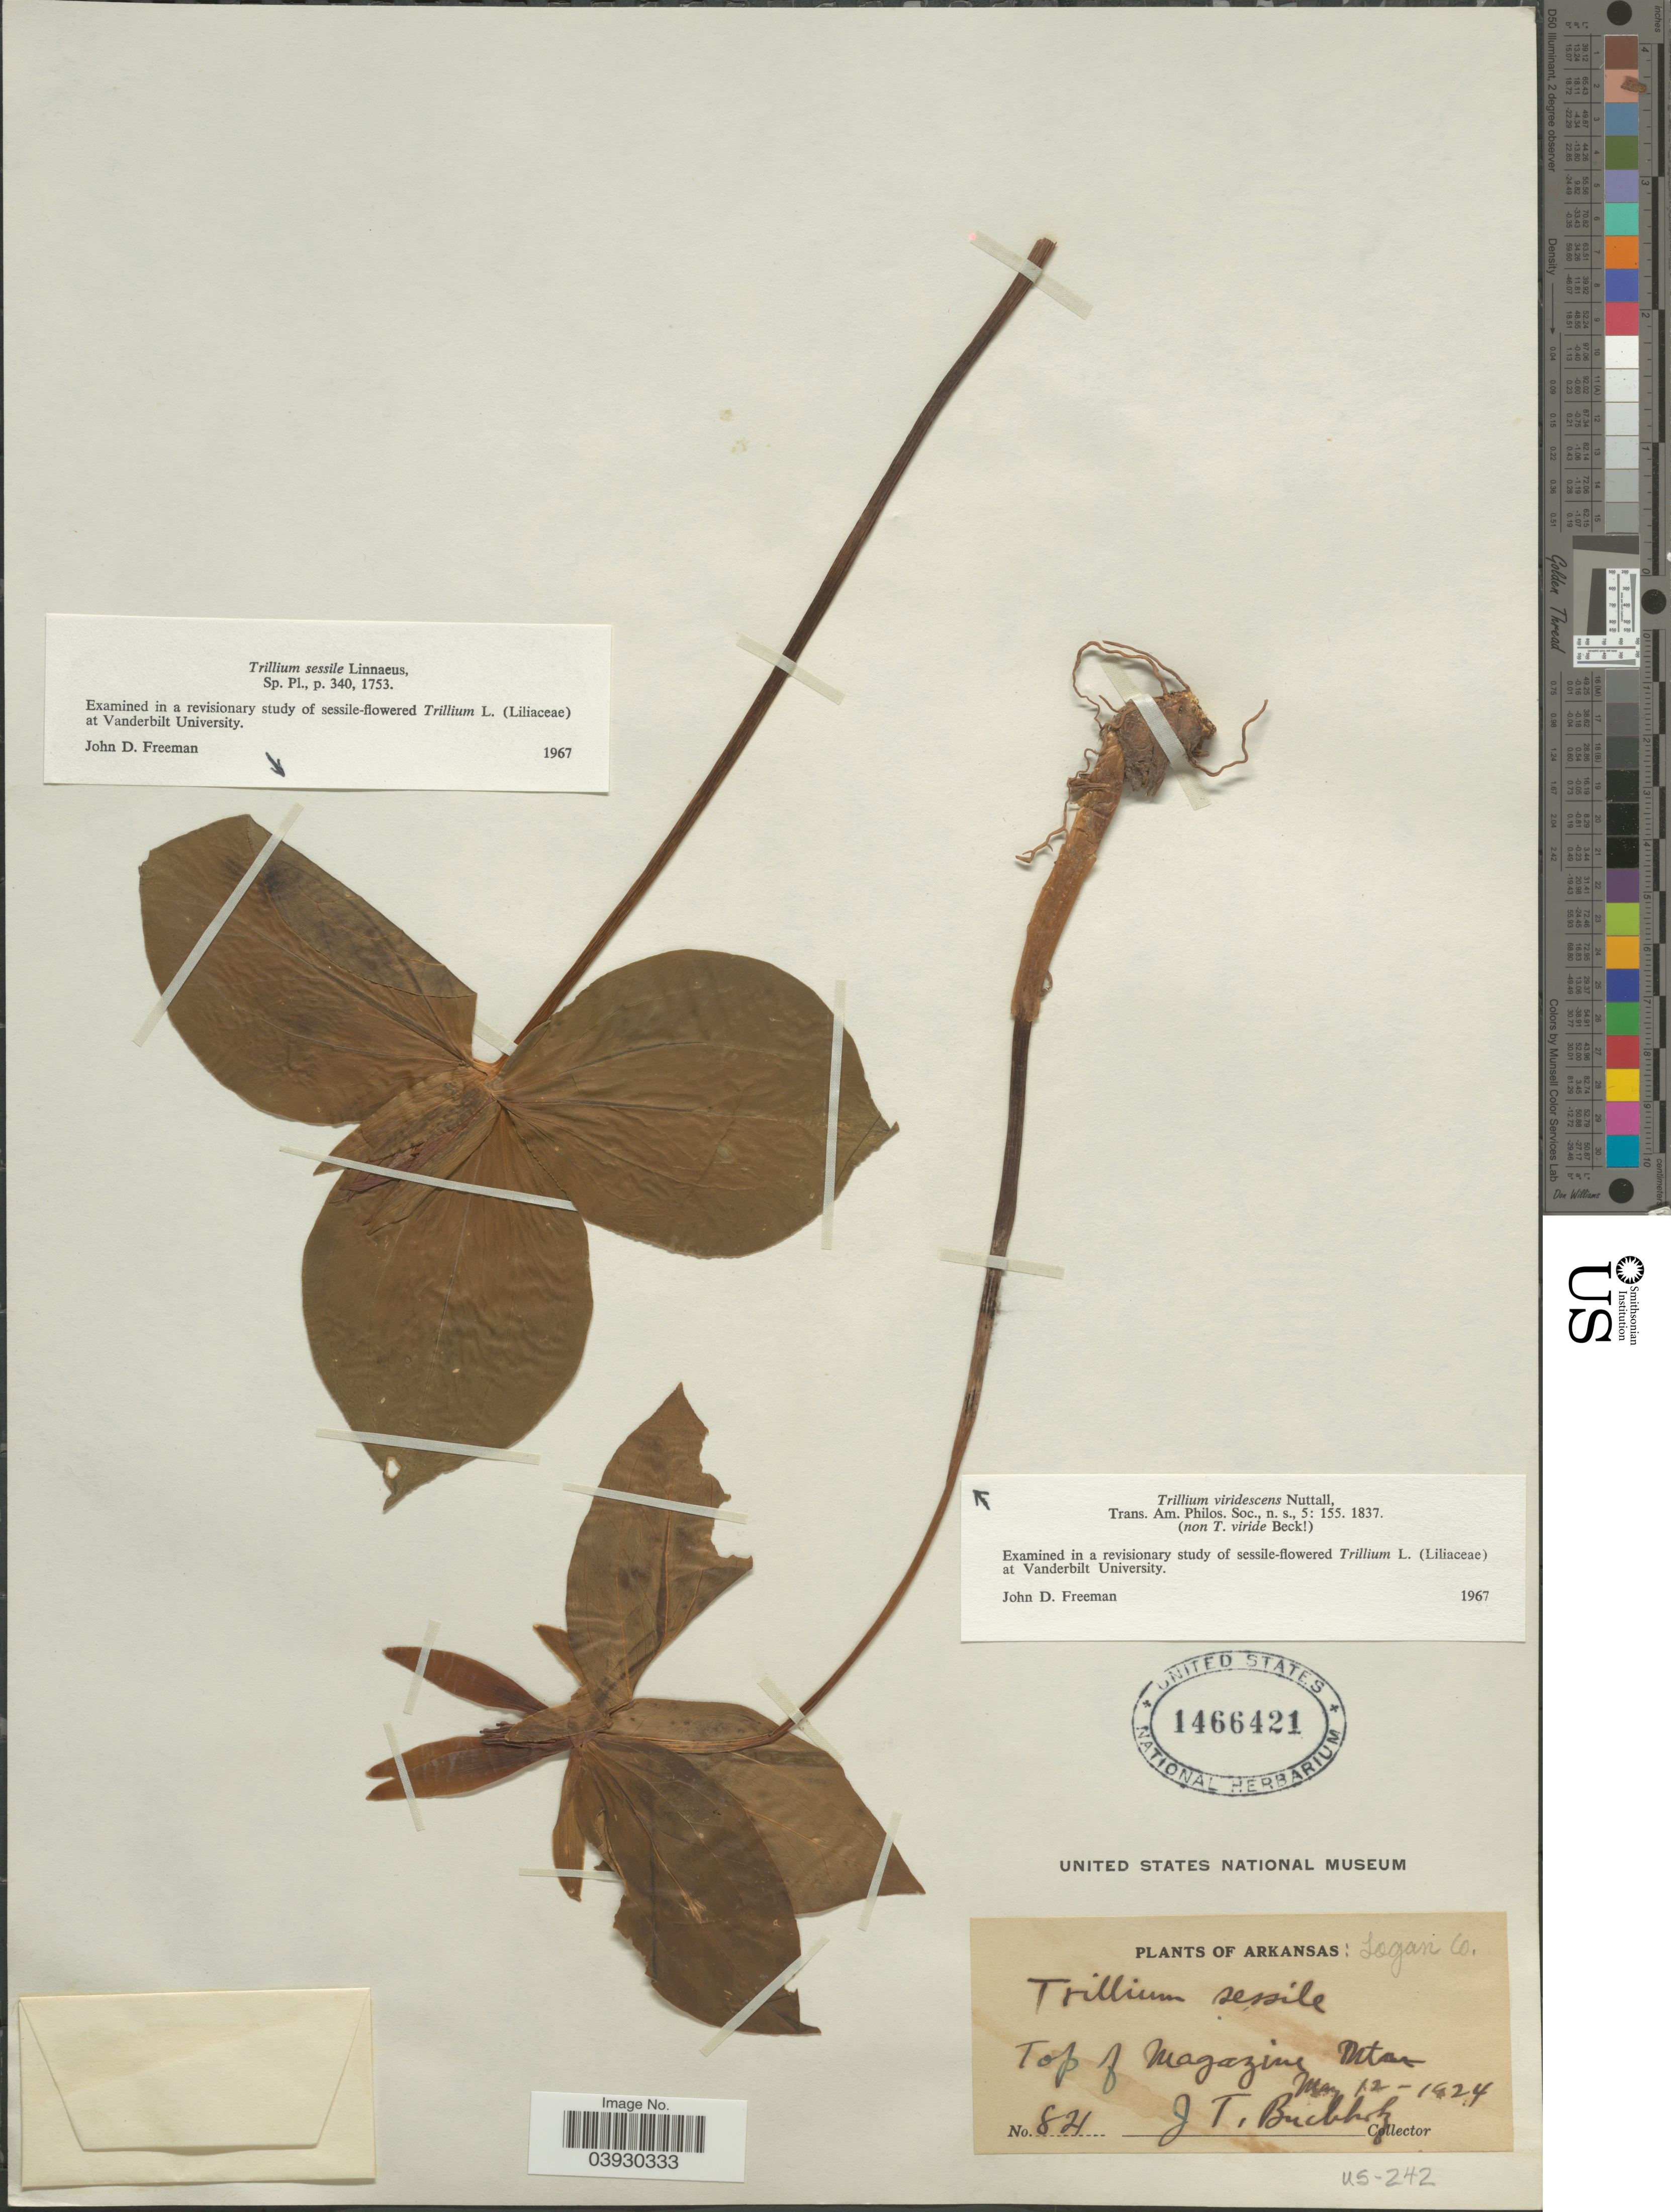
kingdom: Plantae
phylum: Tracheophyta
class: Liliopsida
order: Liliales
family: Melanthiaceae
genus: Trillium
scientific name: Trillium viridescens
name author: Nutt.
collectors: J. T. Buchholz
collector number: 84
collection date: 1924-05-12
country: United States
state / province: Arkansas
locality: Logan Co. Top of Magazine Mtn.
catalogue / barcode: US 1466421